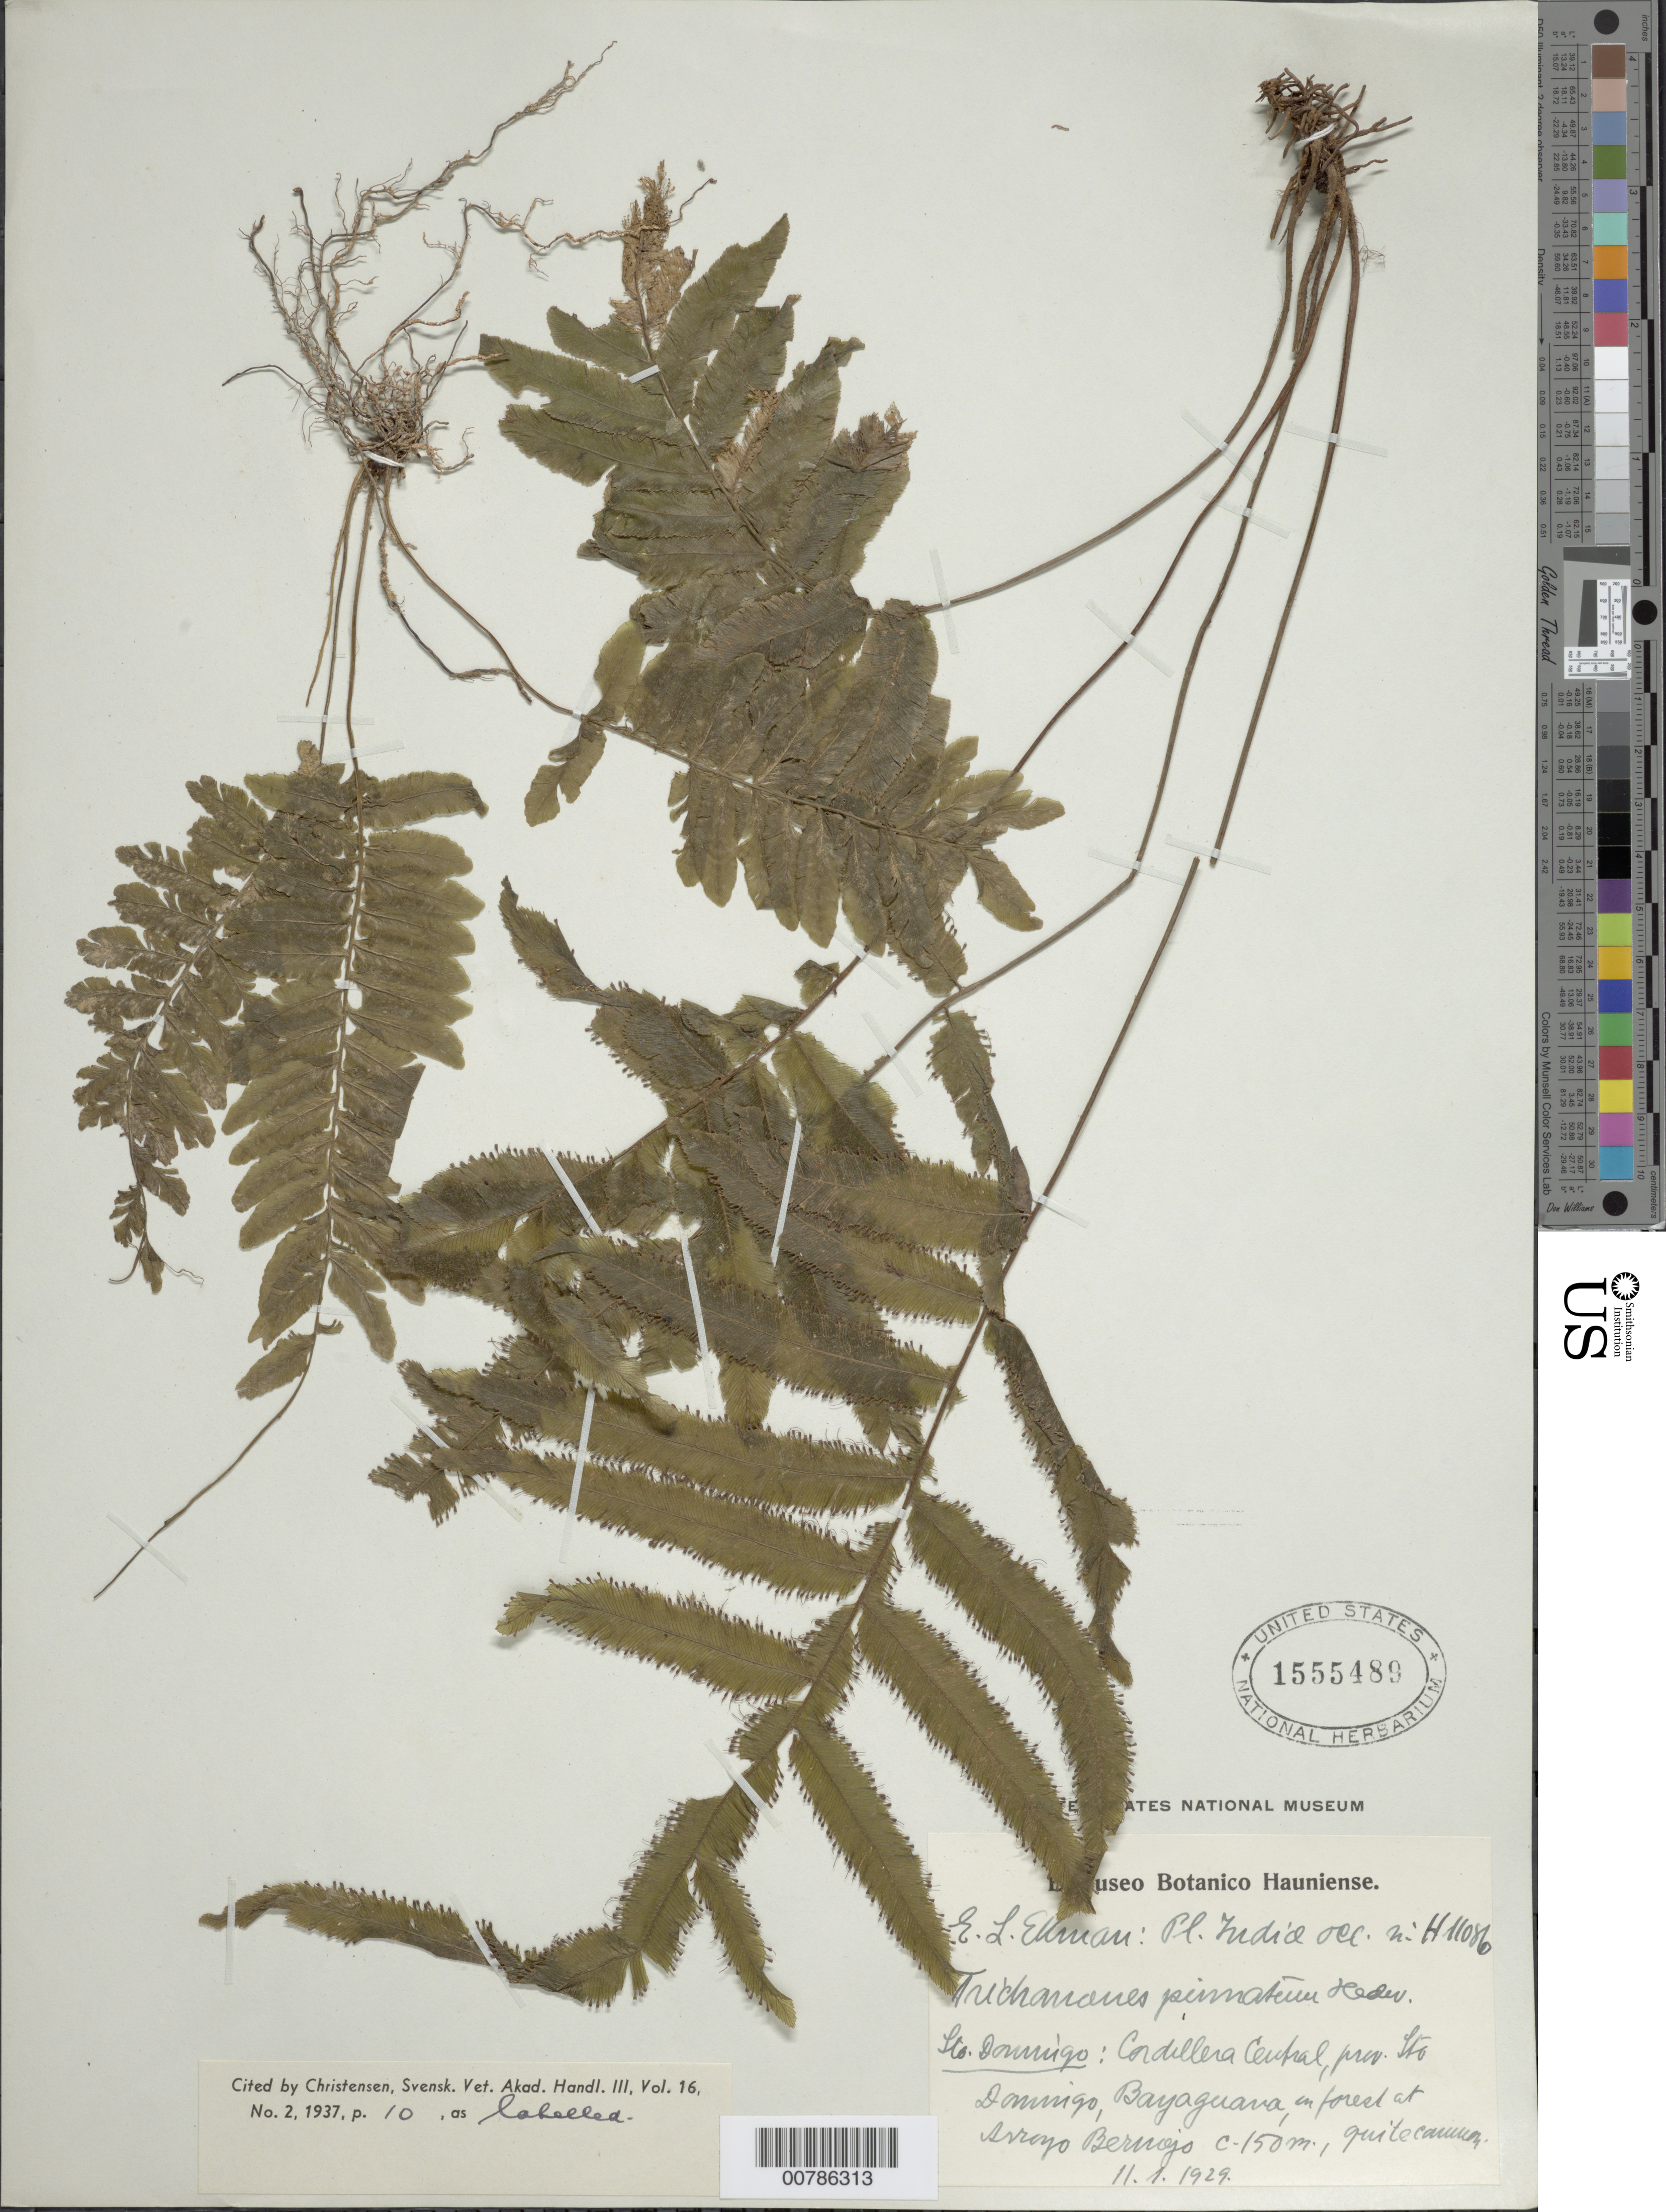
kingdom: Plantae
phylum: Tracheophyta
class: Polypodiopsida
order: Hymenophyllales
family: Hymenophyllaceae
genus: Trichomanes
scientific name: Trichomanes pinnatum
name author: Hedw.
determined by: Christensen, C. F. A.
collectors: E. L. Ekman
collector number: H 11086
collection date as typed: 11 Jan 1929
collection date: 1929-01-11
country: Dominican Republic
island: Hispaniola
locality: Prov. Santo Domingo, Cordillera Central,Bayaguana, Arroyo Berniejo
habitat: In forest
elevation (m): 150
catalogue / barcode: US 1555489